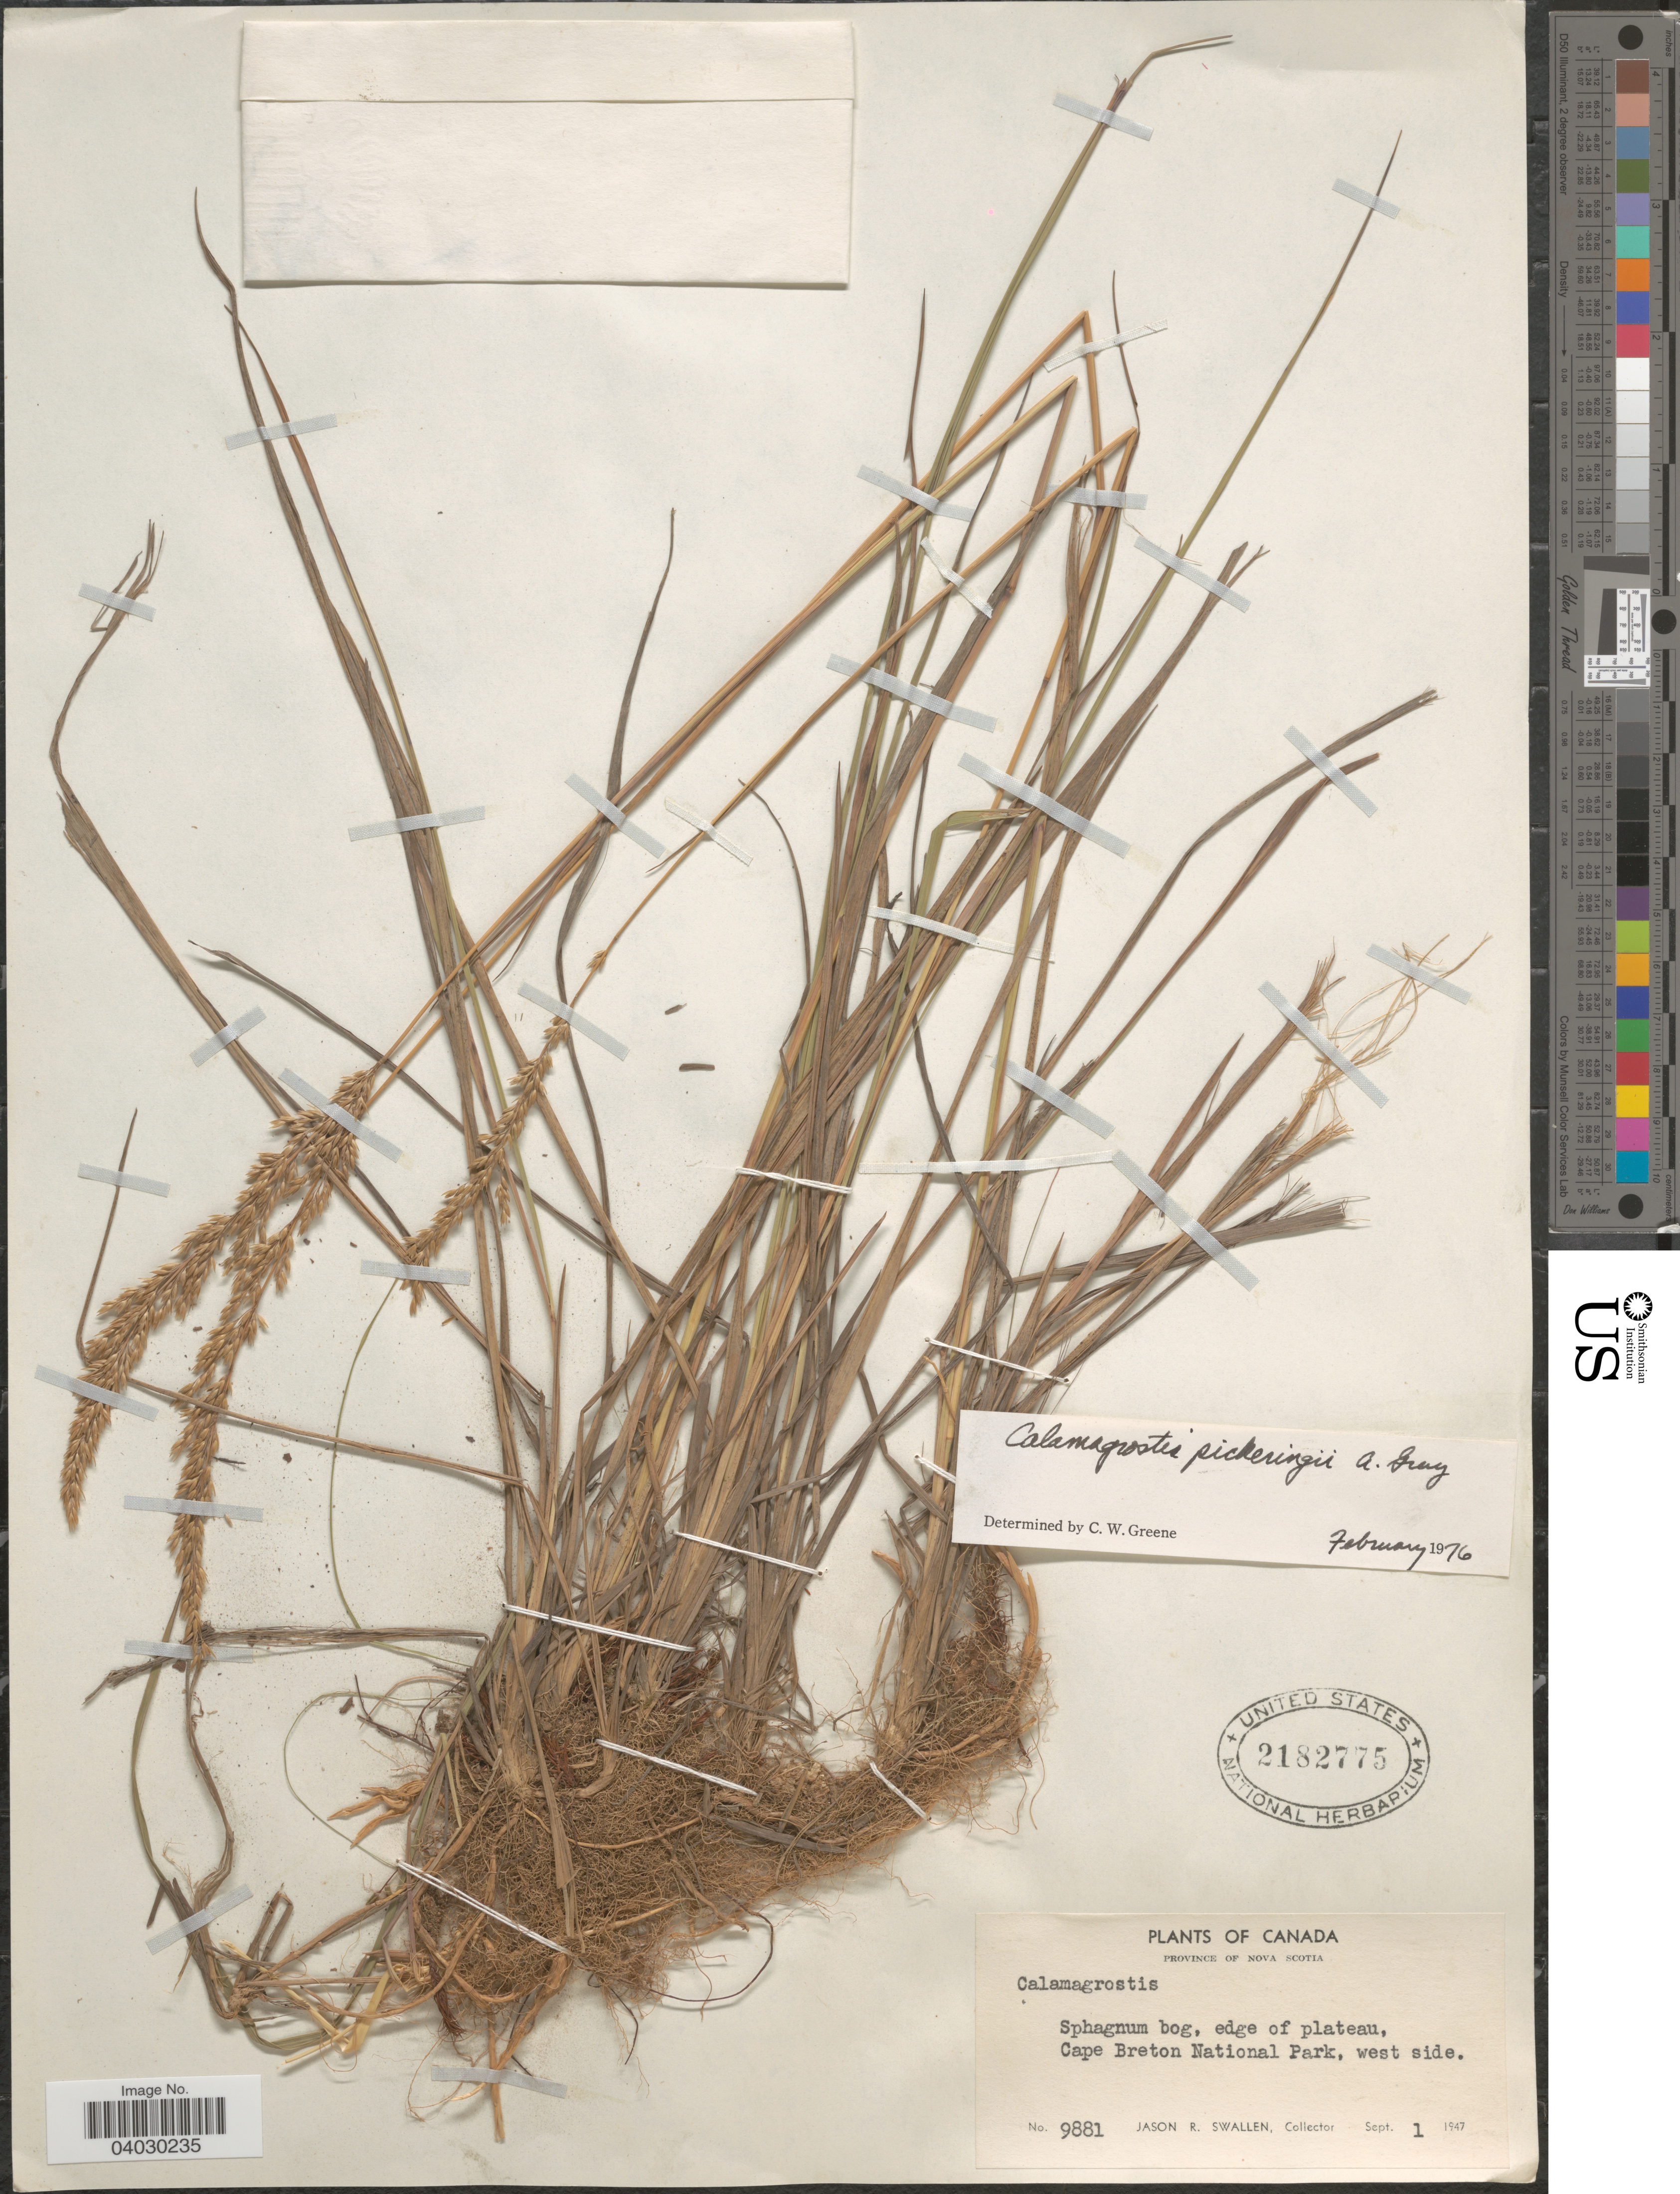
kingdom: Plantae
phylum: Tracheophyta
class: Liliopsida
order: Poales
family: Poaceae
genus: Calamagrostis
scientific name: Calamagrostis pickeringii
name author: A. Gray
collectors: J. R. Swallen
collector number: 9881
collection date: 1947-09-01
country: Canada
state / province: Nova Scotia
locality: Cape Breton National Park, west side.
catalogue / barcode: US 2182775